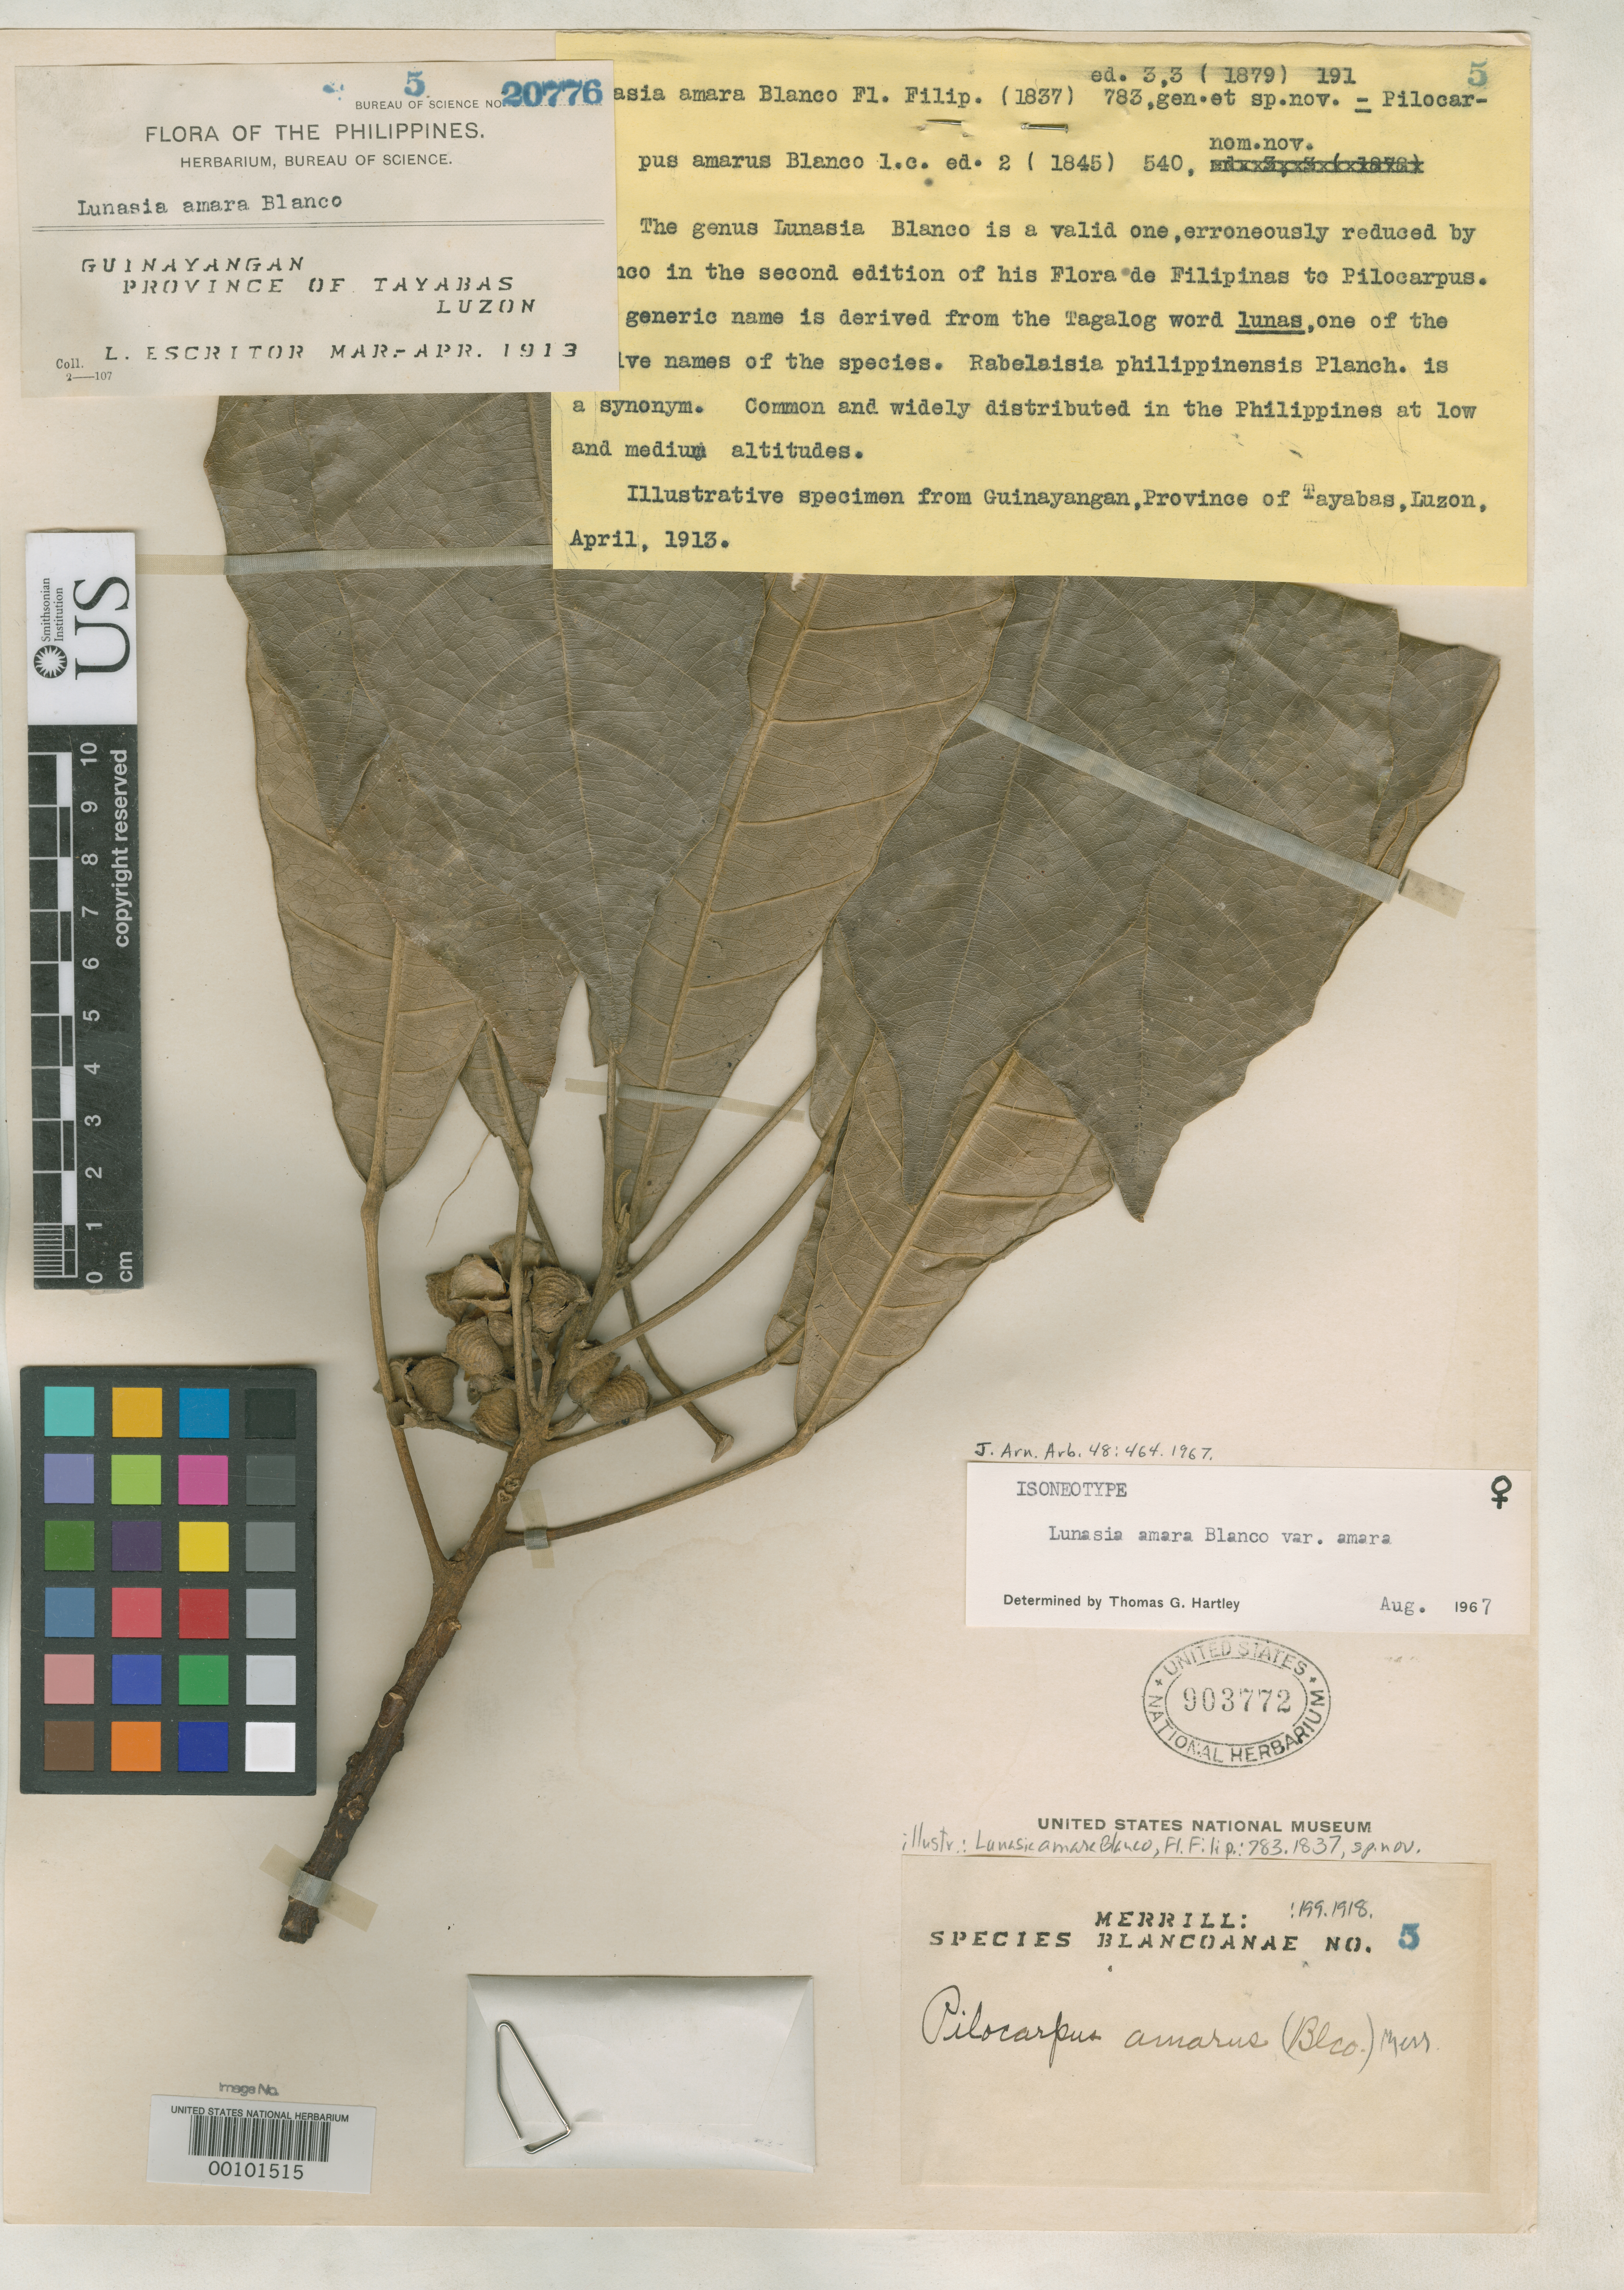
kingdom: Plantae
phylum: Tracheophyta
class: Magnoliopsida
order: Sapindales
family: Rutaceae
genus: Lunasia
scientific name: Lunasia amara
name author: Blanco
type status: Isoneotype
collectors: L. Escritor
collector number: Sp. Blancoan. 0005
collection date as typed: Mar 1913 to -- Apr 1913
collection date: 1913-03/1913-04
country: Philippines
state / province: Calabarzon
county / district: Quezon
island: Luzon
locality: Guinayangan.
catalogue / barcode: US 903772